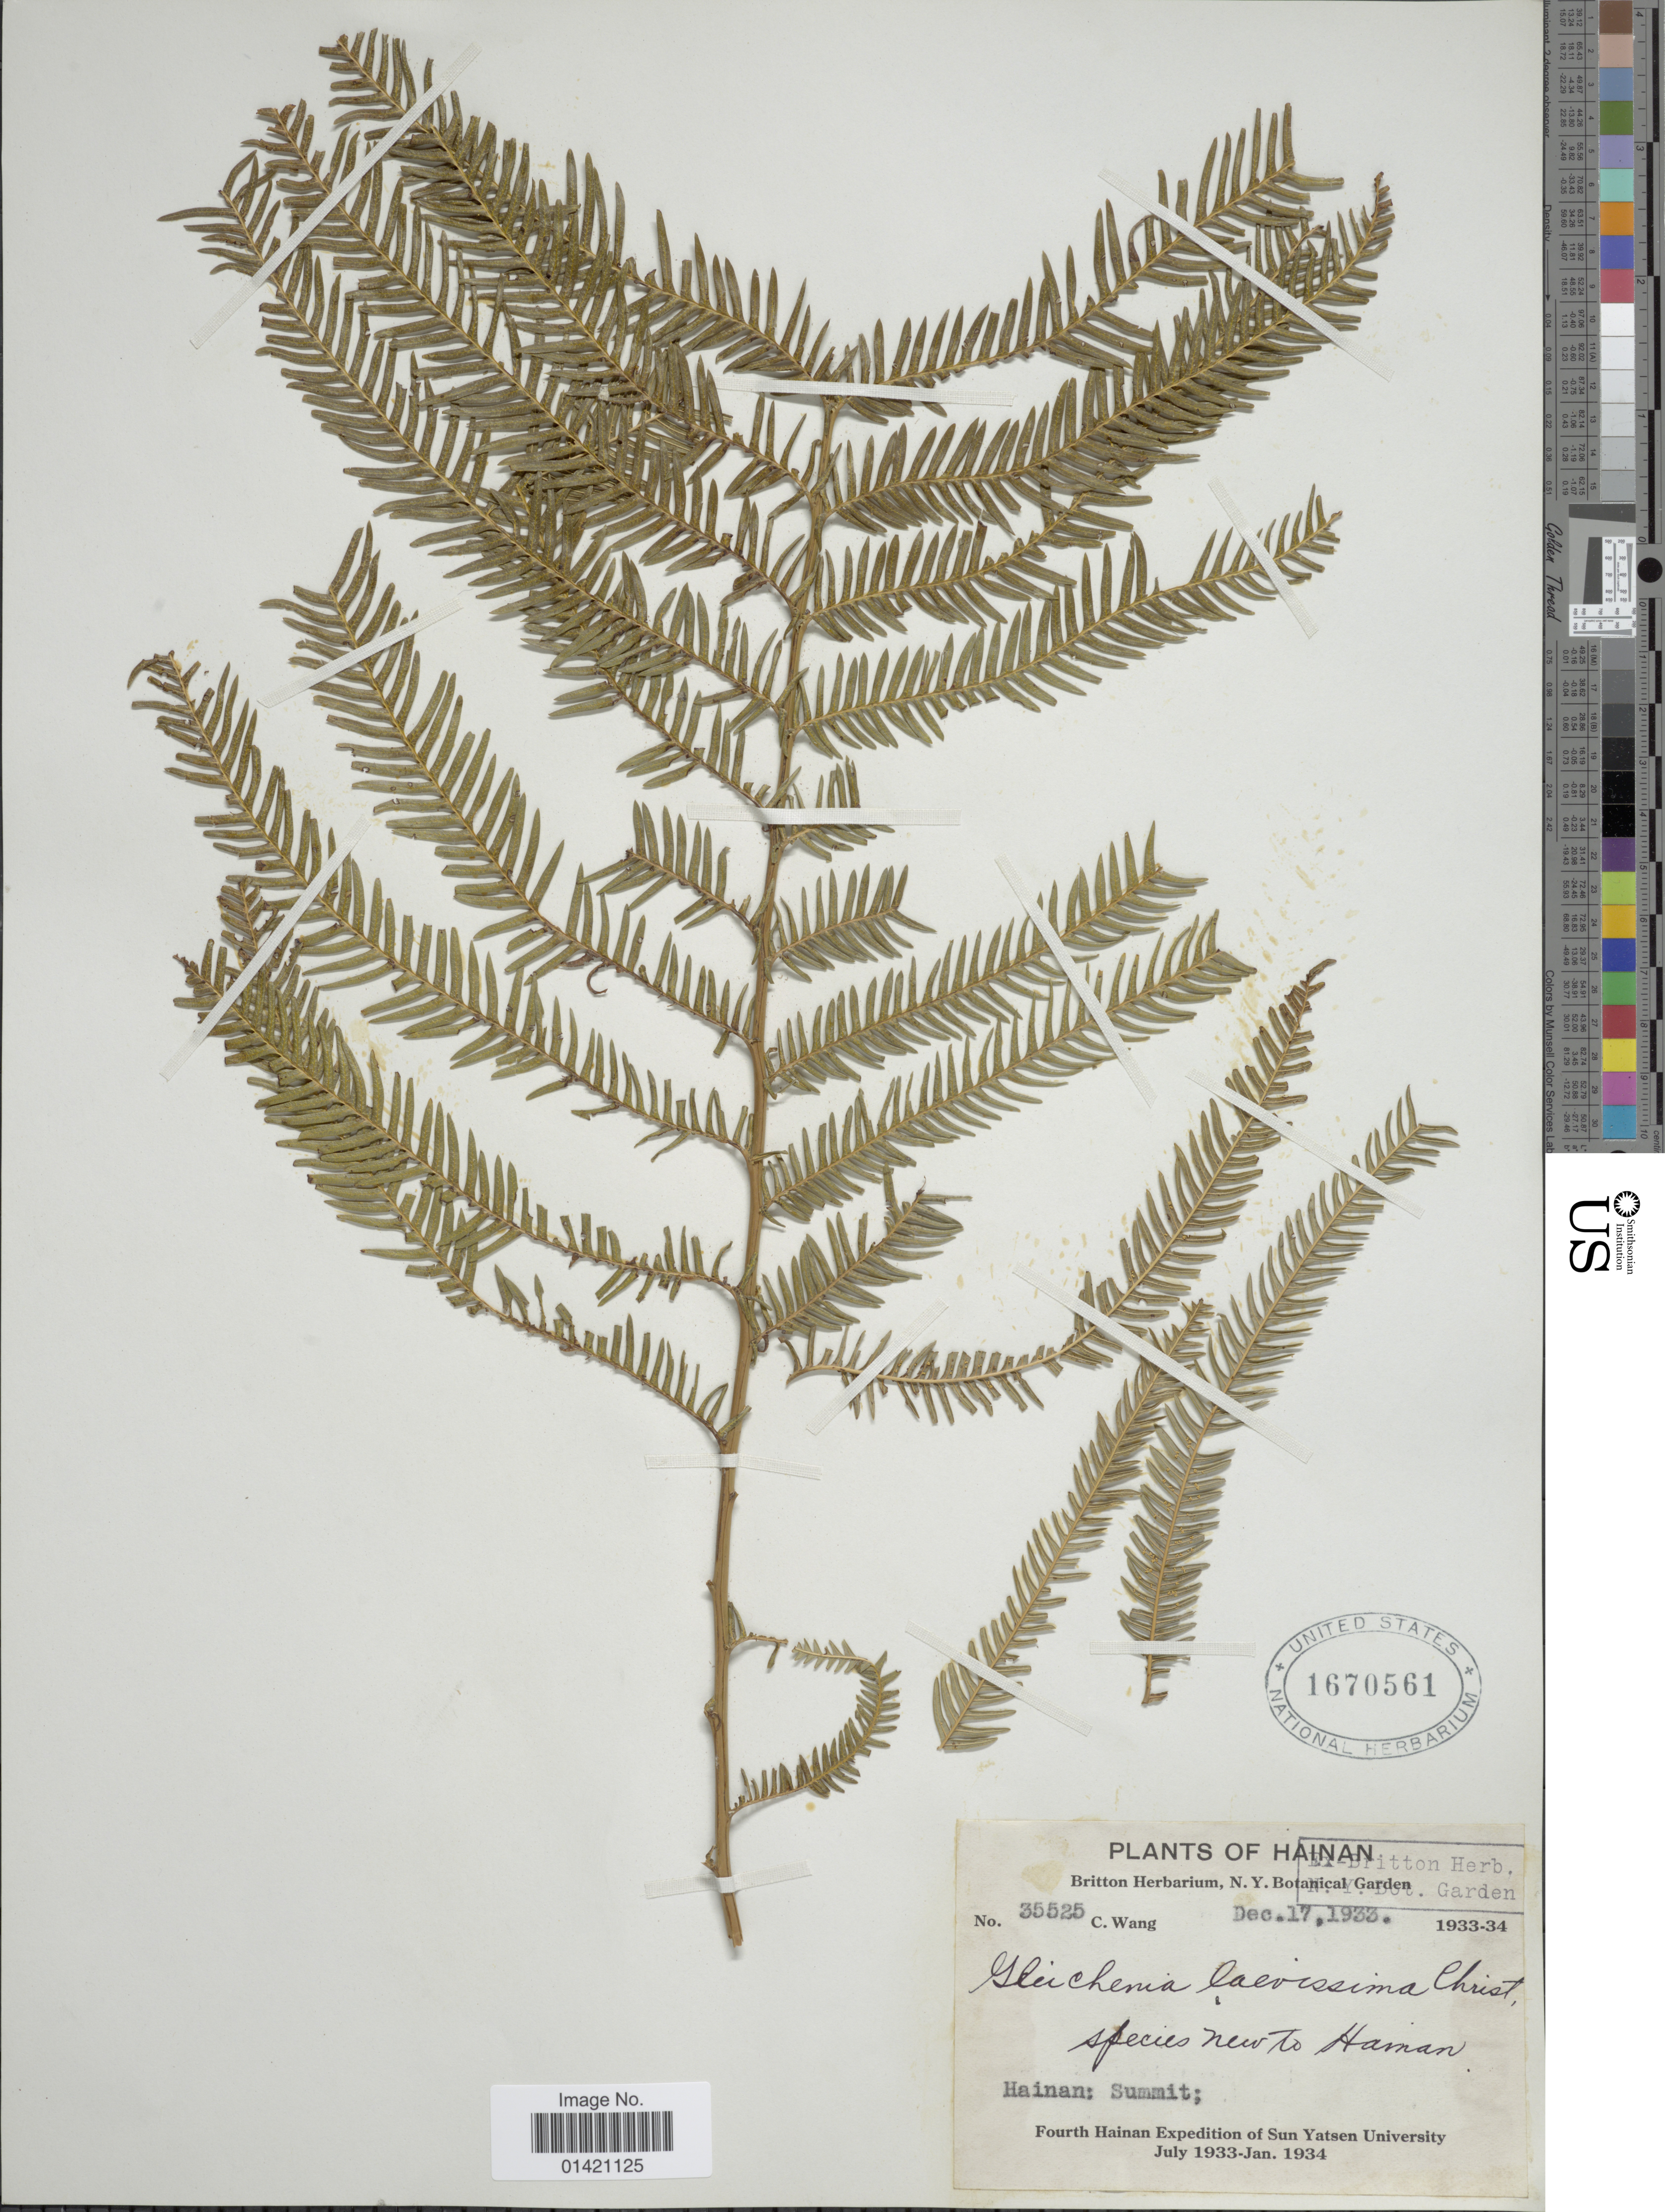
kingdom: Plantae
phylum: Tracheophyta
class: Polypodiopsida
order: Gleicheniales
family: Gleicheniaceae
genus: Diplopterygium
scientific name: Diplopterygium laevissimum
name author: (Christ) Nakai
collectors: C. Wang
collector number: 35525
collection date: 1933-12-17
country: China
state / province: Hainan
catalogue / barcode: US 1670561